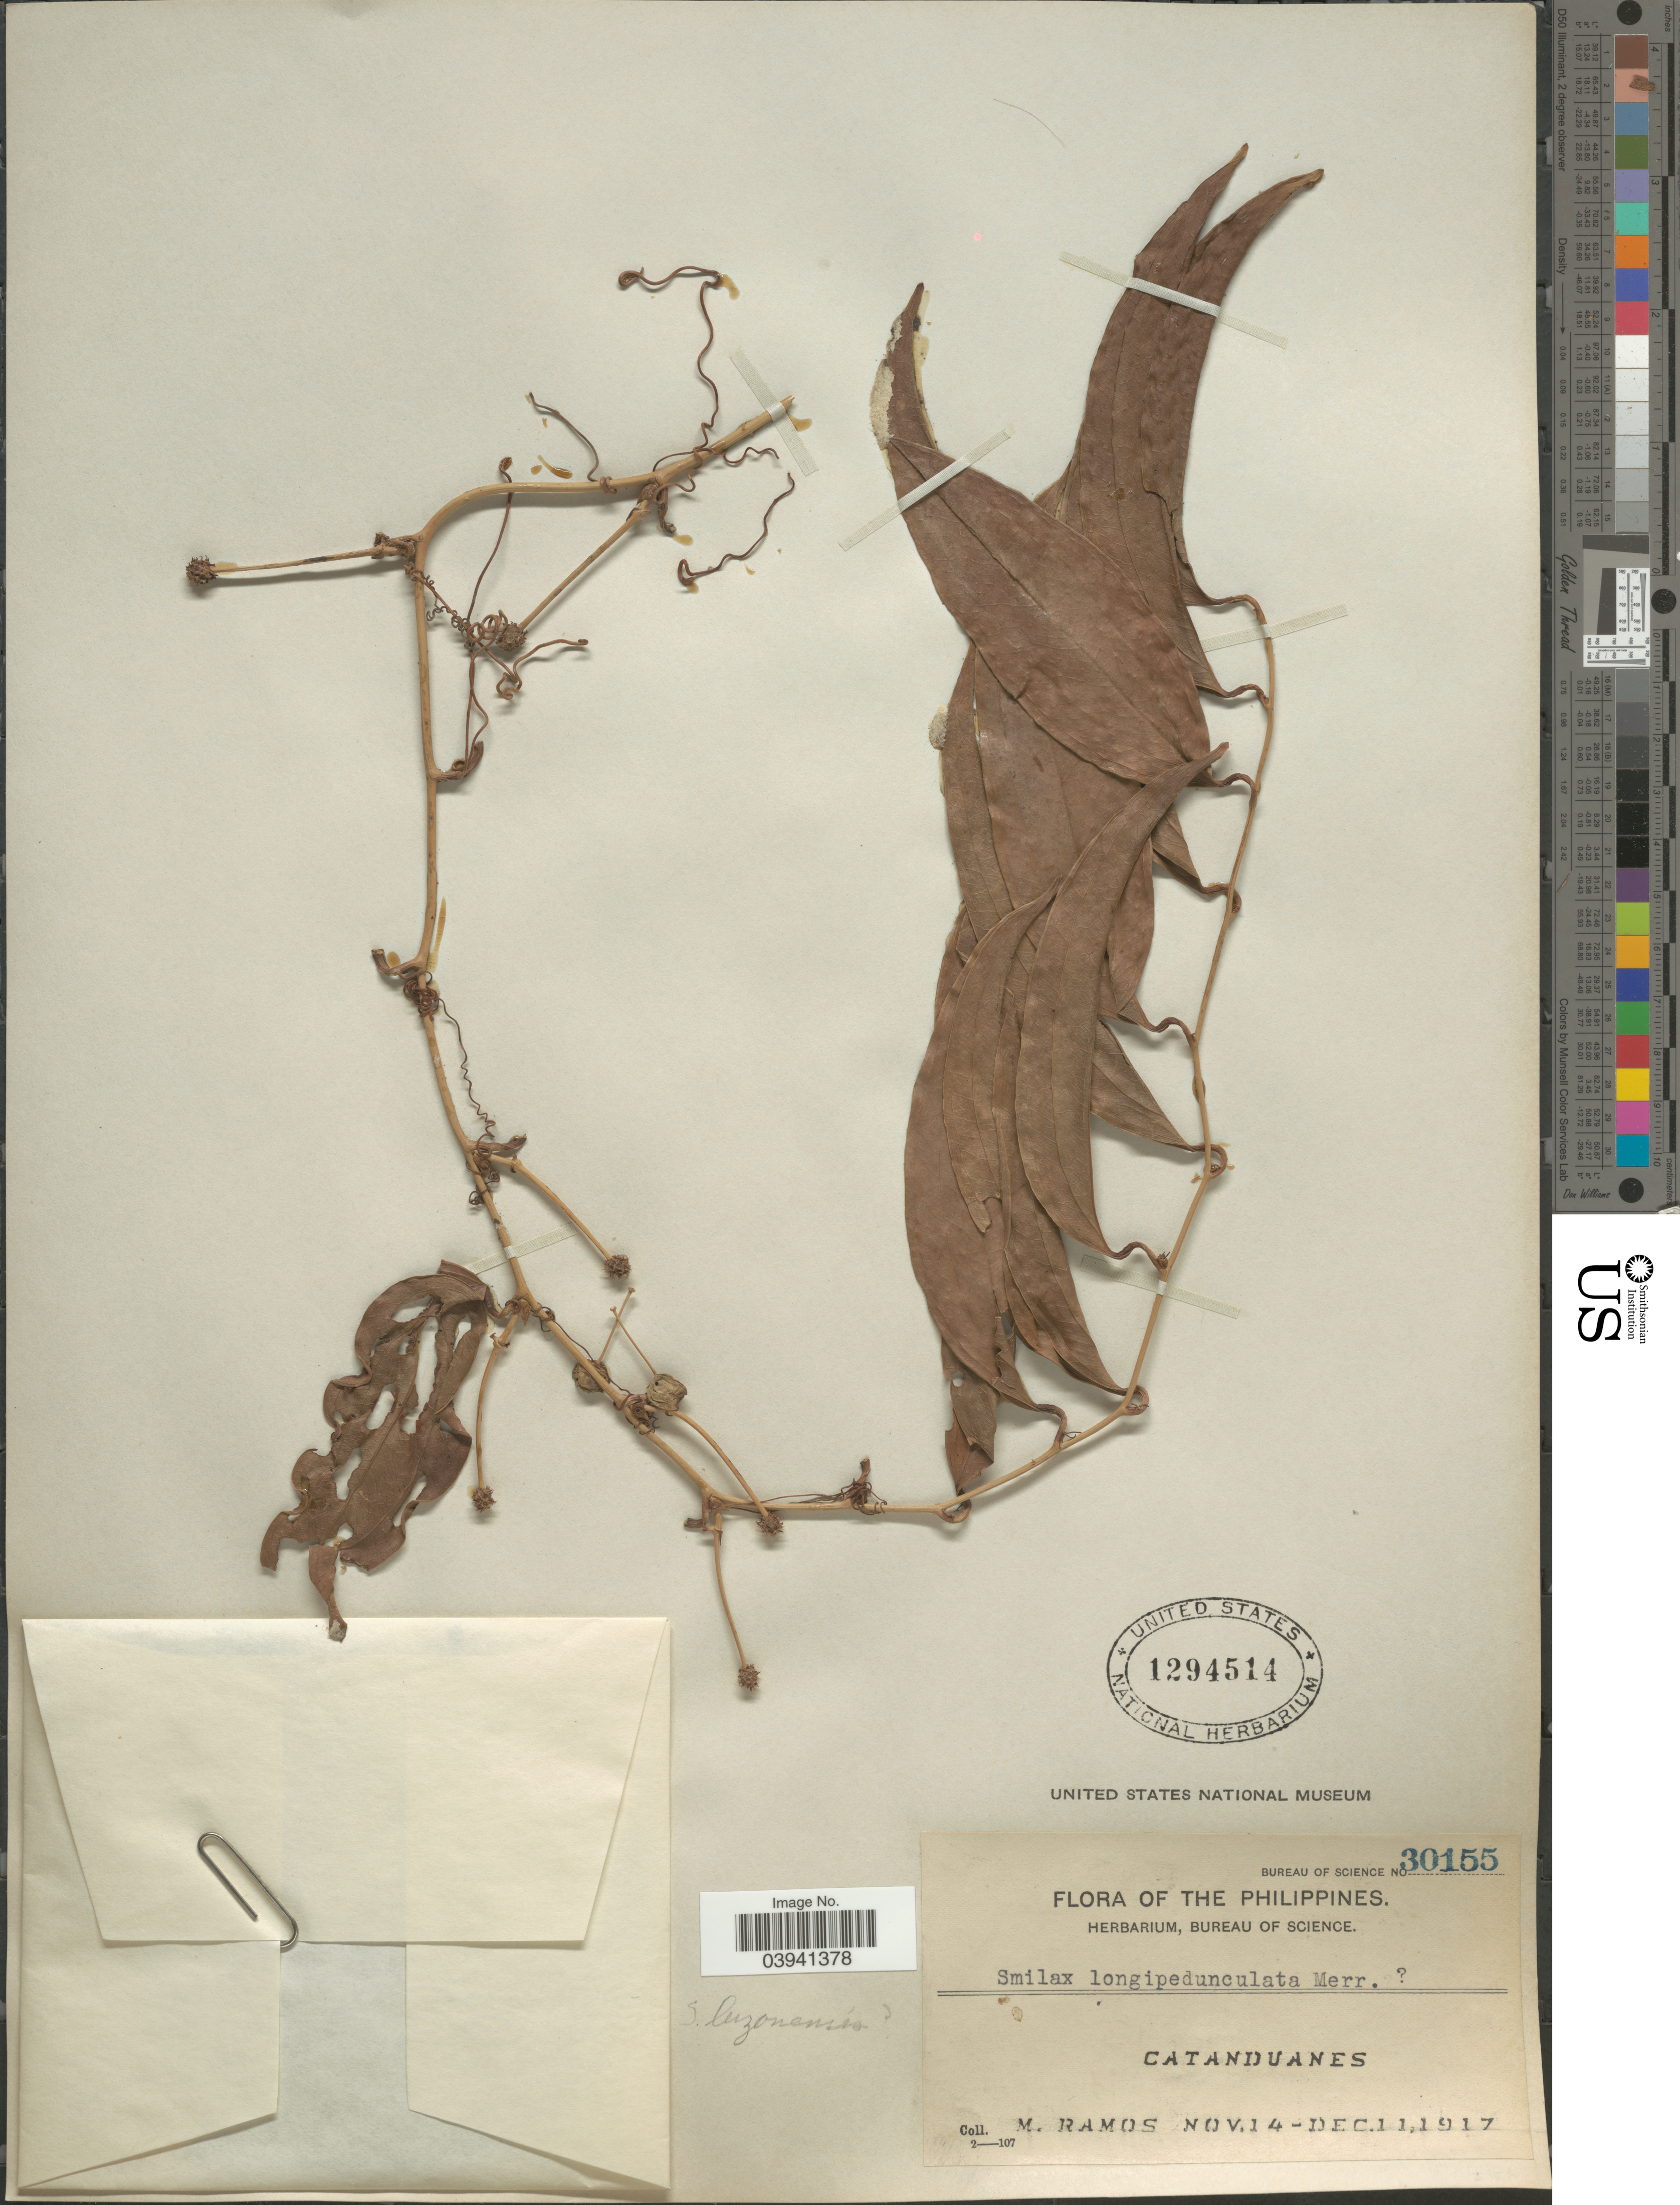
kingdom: Plantae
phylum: Tracheophyta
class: Liliopsida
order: Liliales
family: Smilacaceae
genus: Smilax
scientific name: Smilax luzonensis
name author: C. Presl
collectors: M. Ramos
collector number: Bureau of Science 30155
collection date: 1917-11-14/1917-12-11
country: Philippines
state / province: Bicol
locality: Catanduanes.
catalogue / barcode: US 1294514